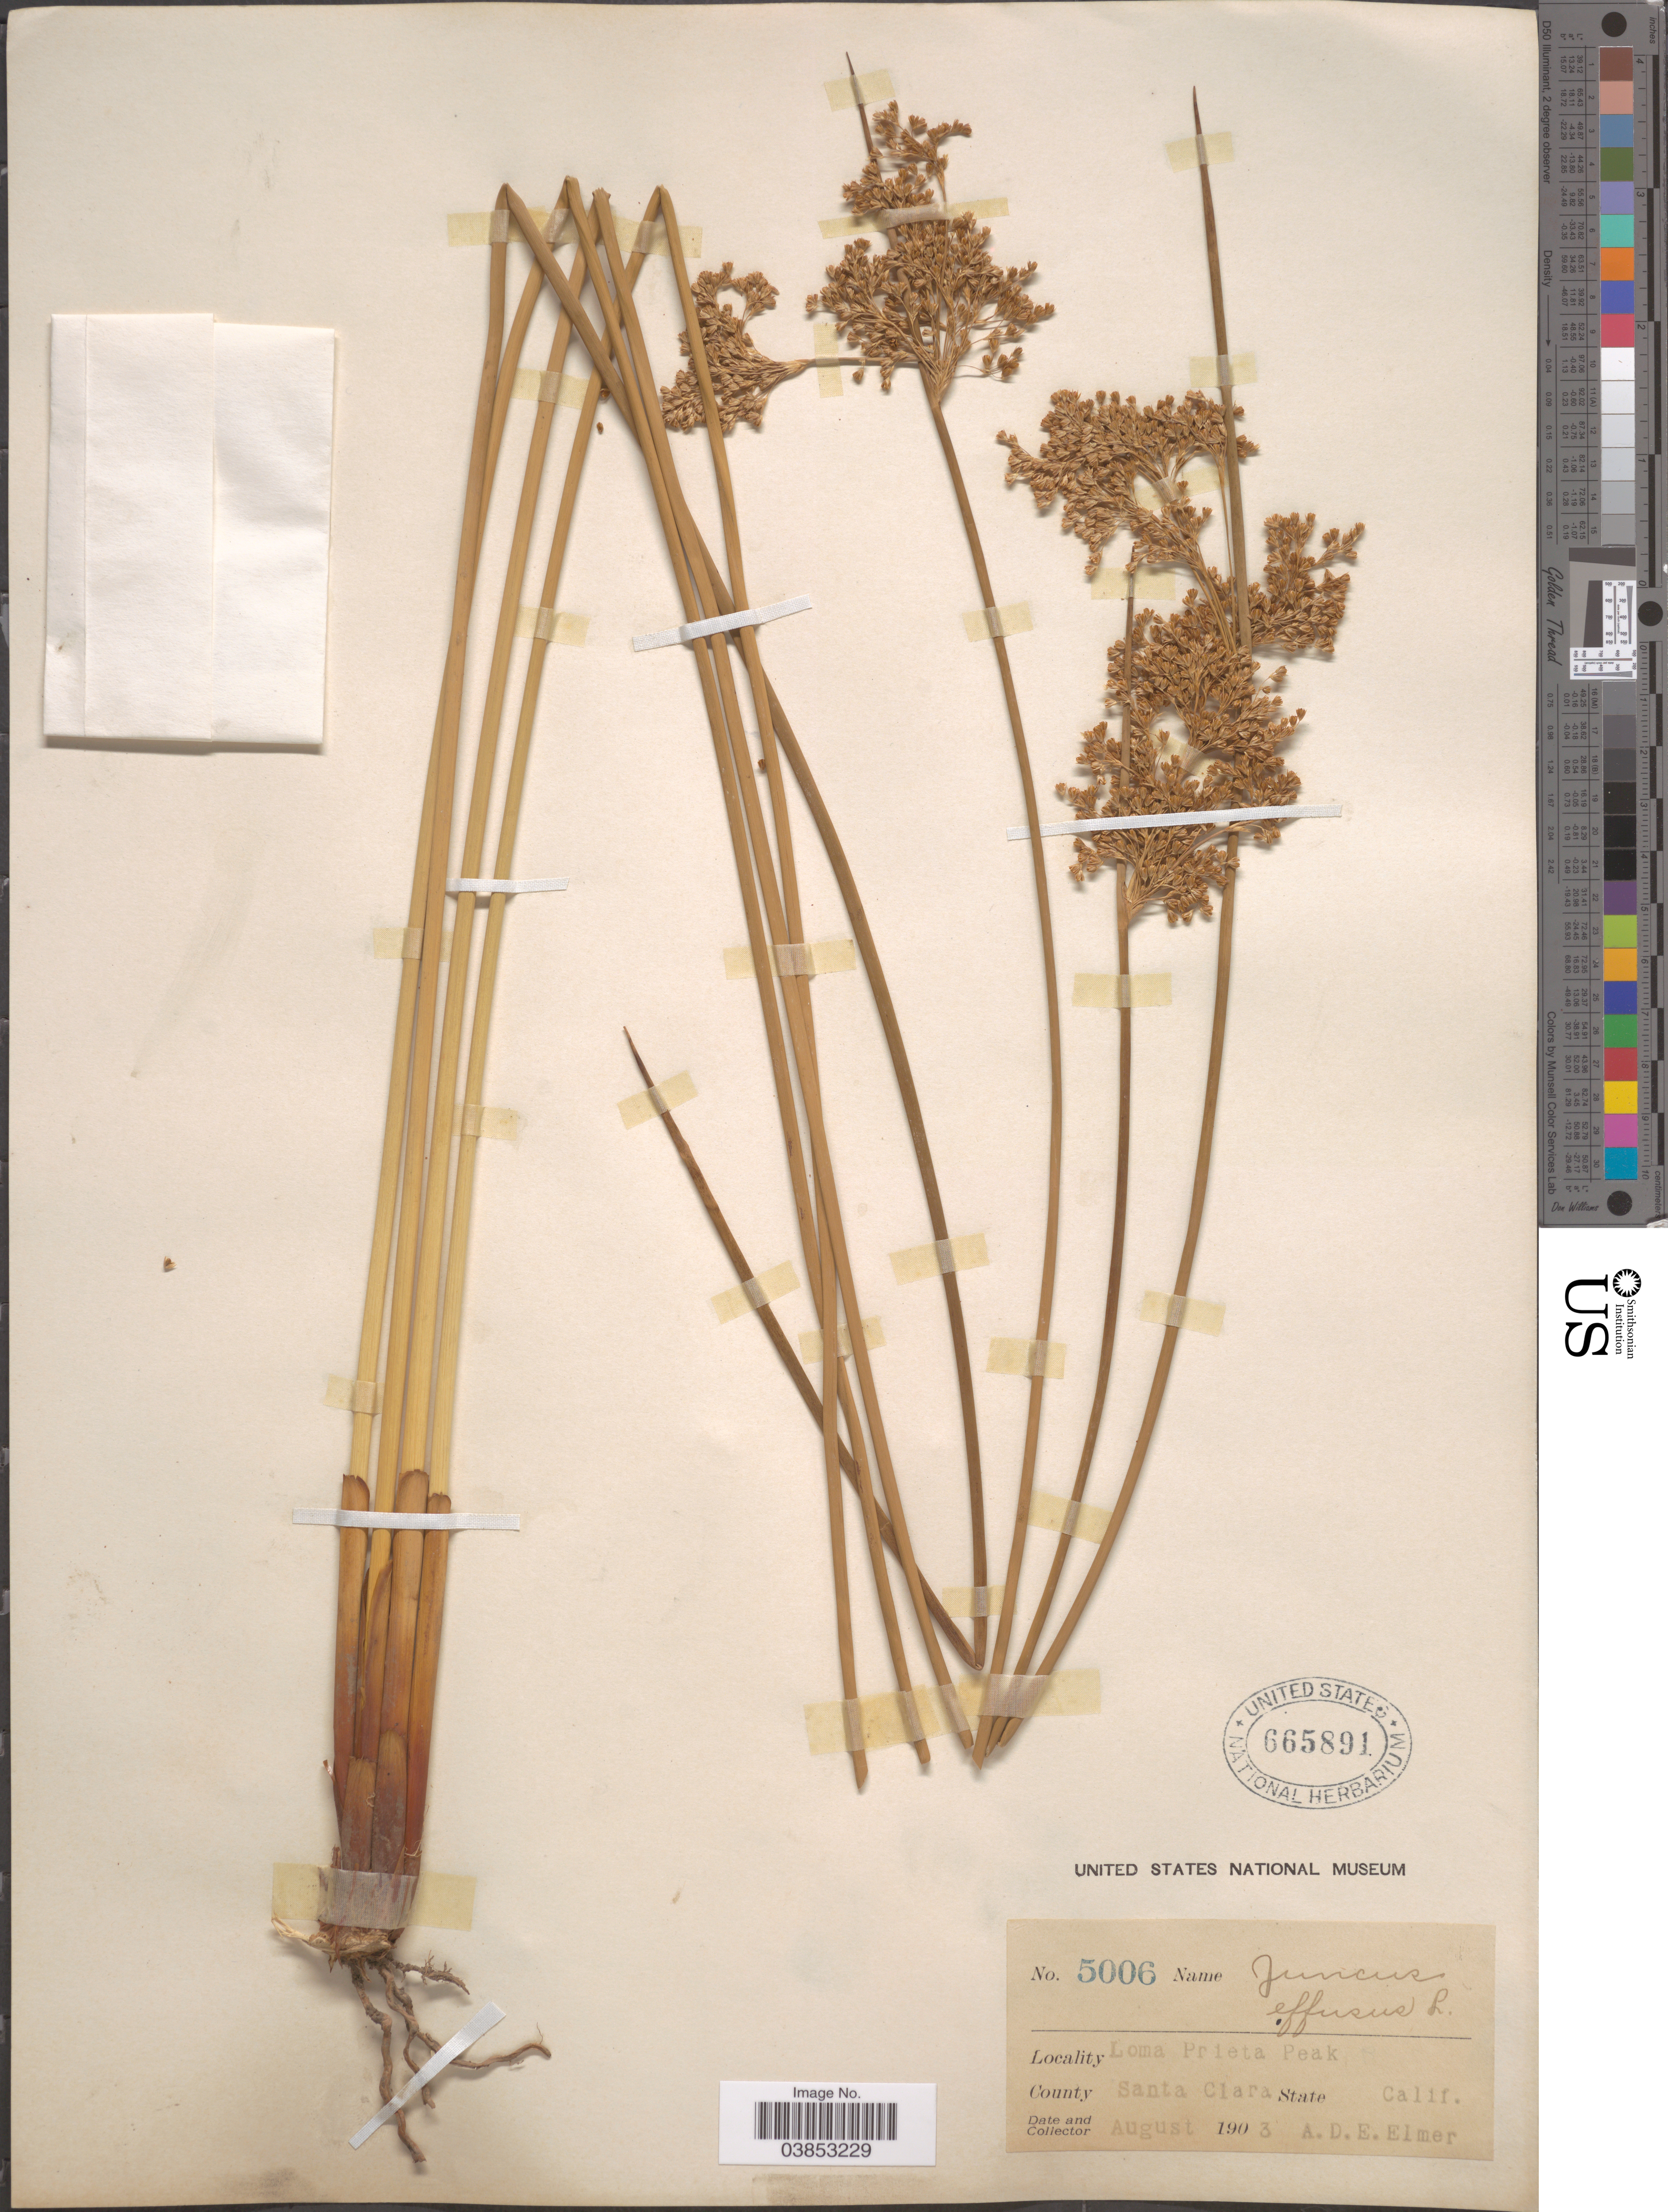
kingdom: Plantae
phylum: Tracheophyta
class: Liliopsida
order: Poales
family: Juncaceae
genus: Juncus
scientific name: Juncus effusus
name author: L.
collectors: A. D. E. Elmer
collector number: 5006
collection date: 1903-08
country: United States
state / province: California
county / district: Santa Clara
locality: Loma Prieta Peak. County Santa Clara.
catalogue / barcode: US 665891